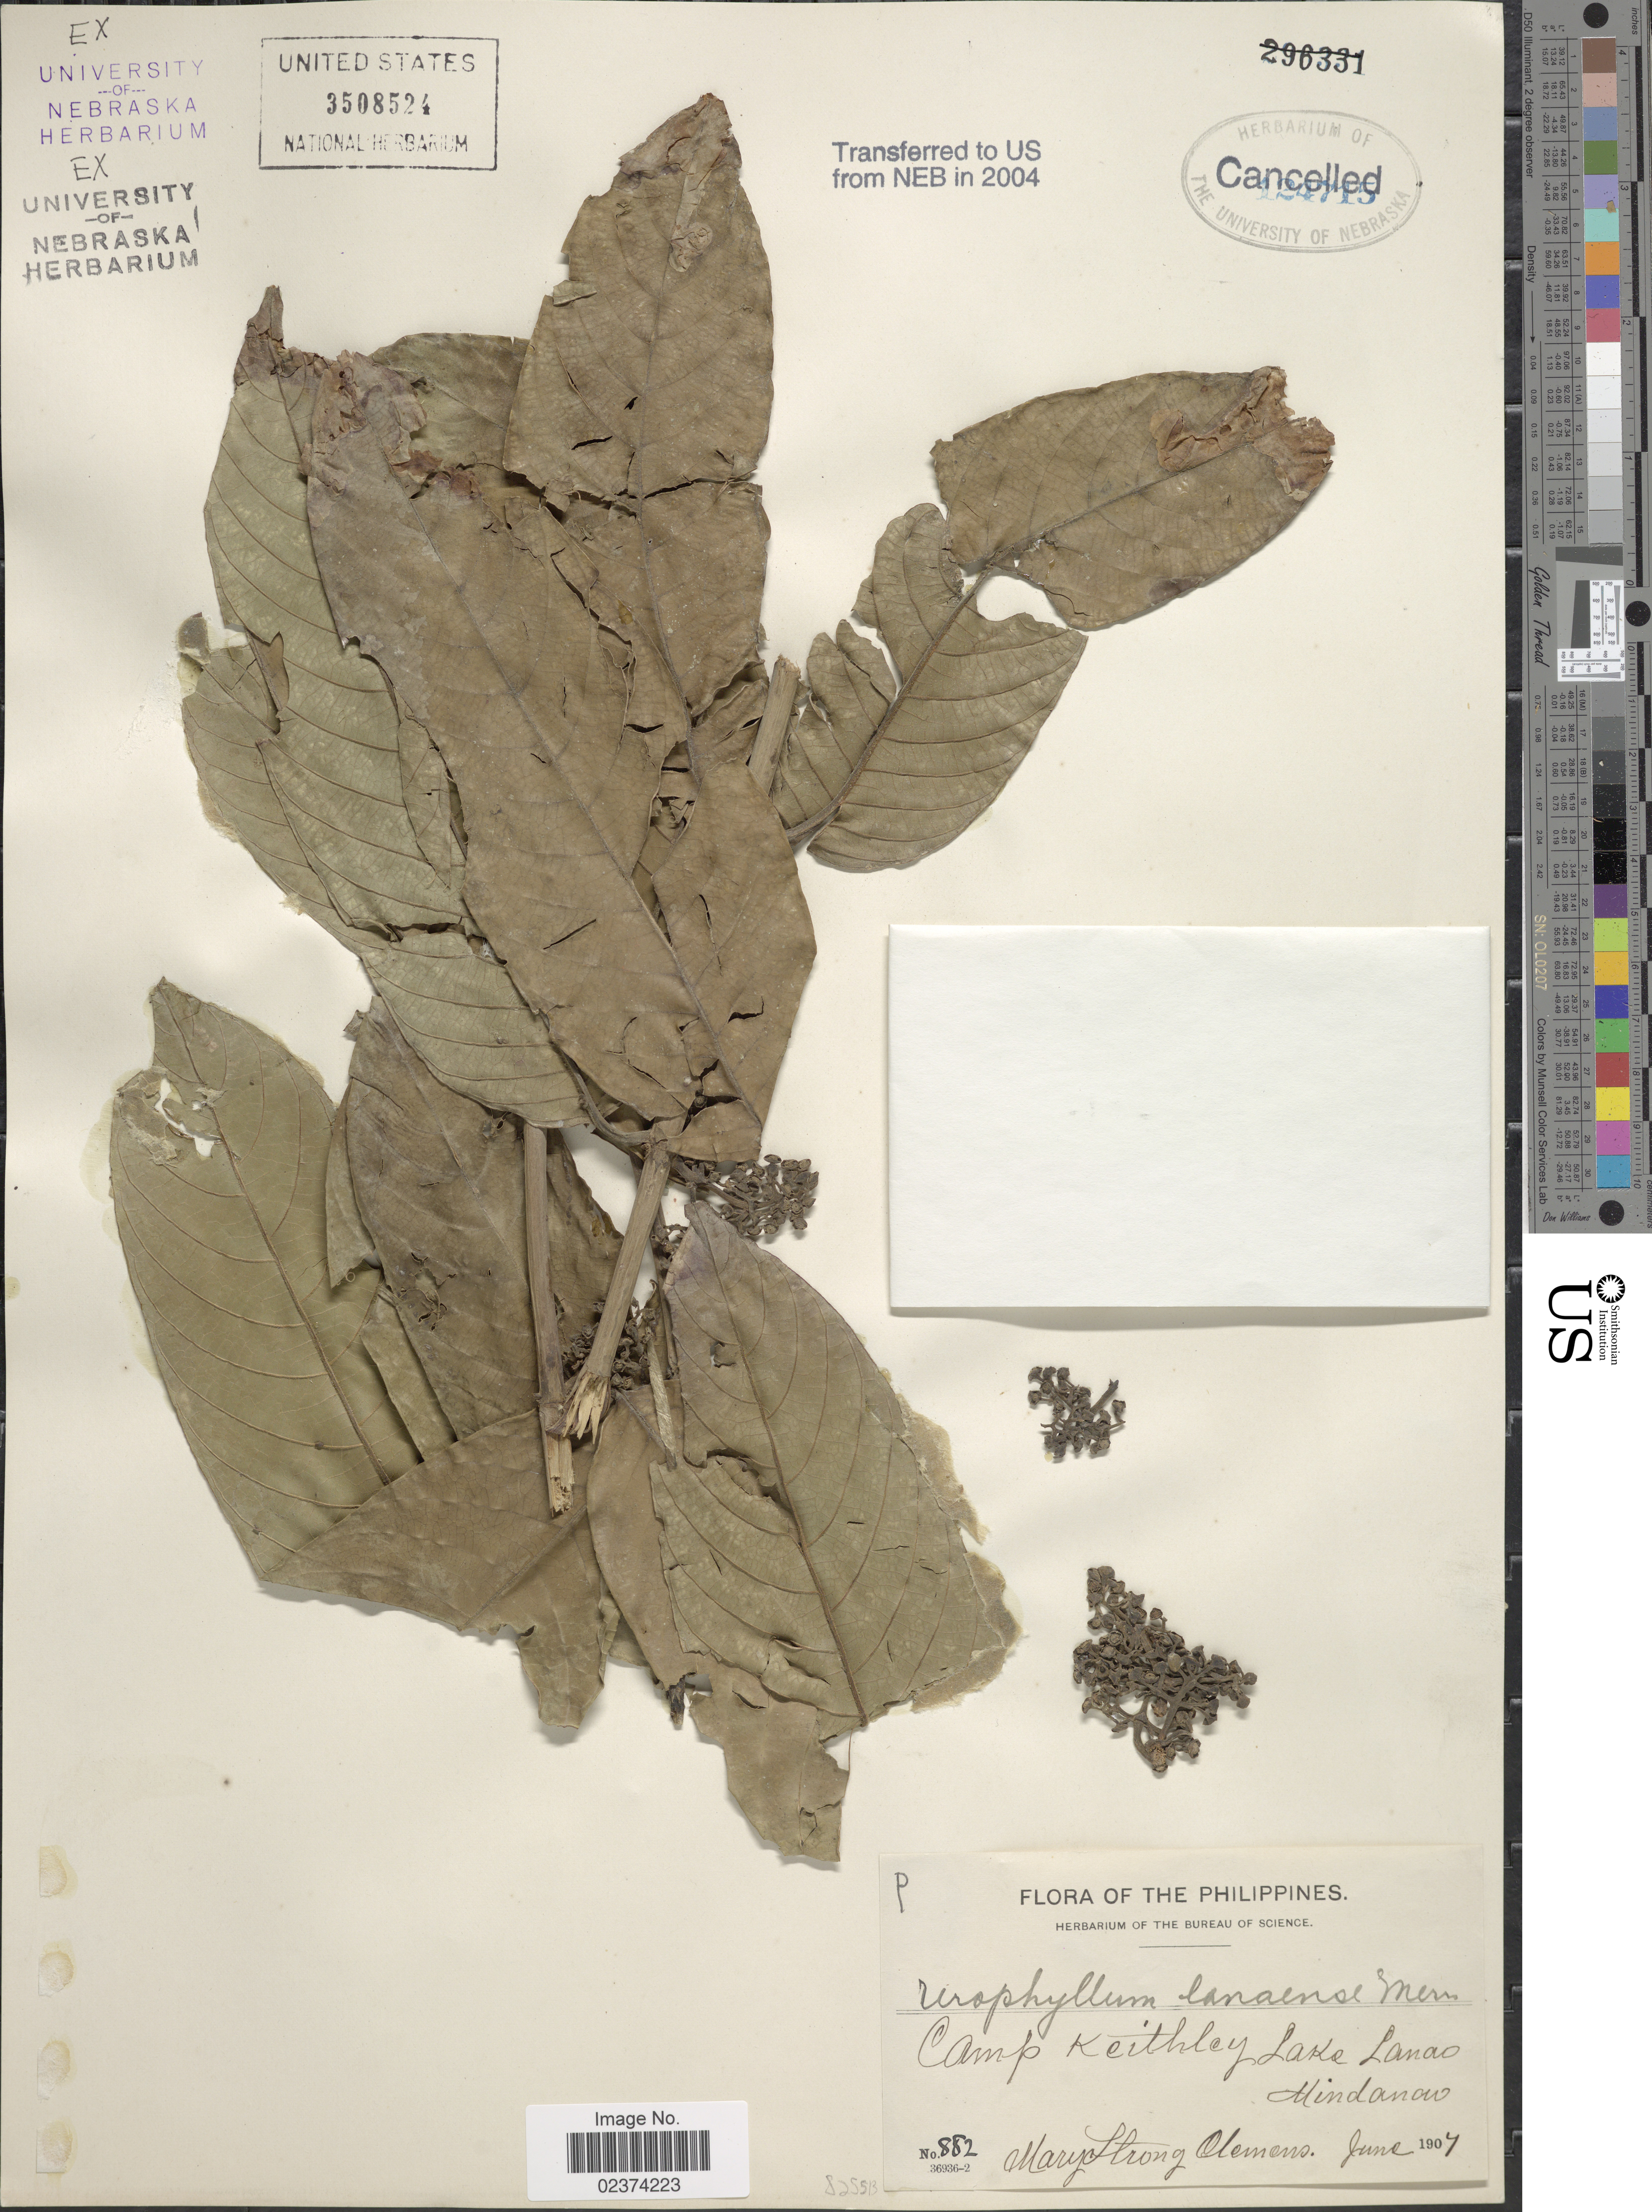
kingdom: Plantae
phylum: Tracheophyta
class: Magnoliopsida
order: Gentianales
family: Rubiaceae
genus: Urophyllum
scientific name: Urophyllum lanaense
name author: (Merr.) Smedmark & B. Bremer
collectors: M. S. Clemens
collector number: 882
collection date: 1907-06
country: Philippines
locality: Camp Keithley, Lake Lanao, Mindanao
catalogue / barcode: US 3508524